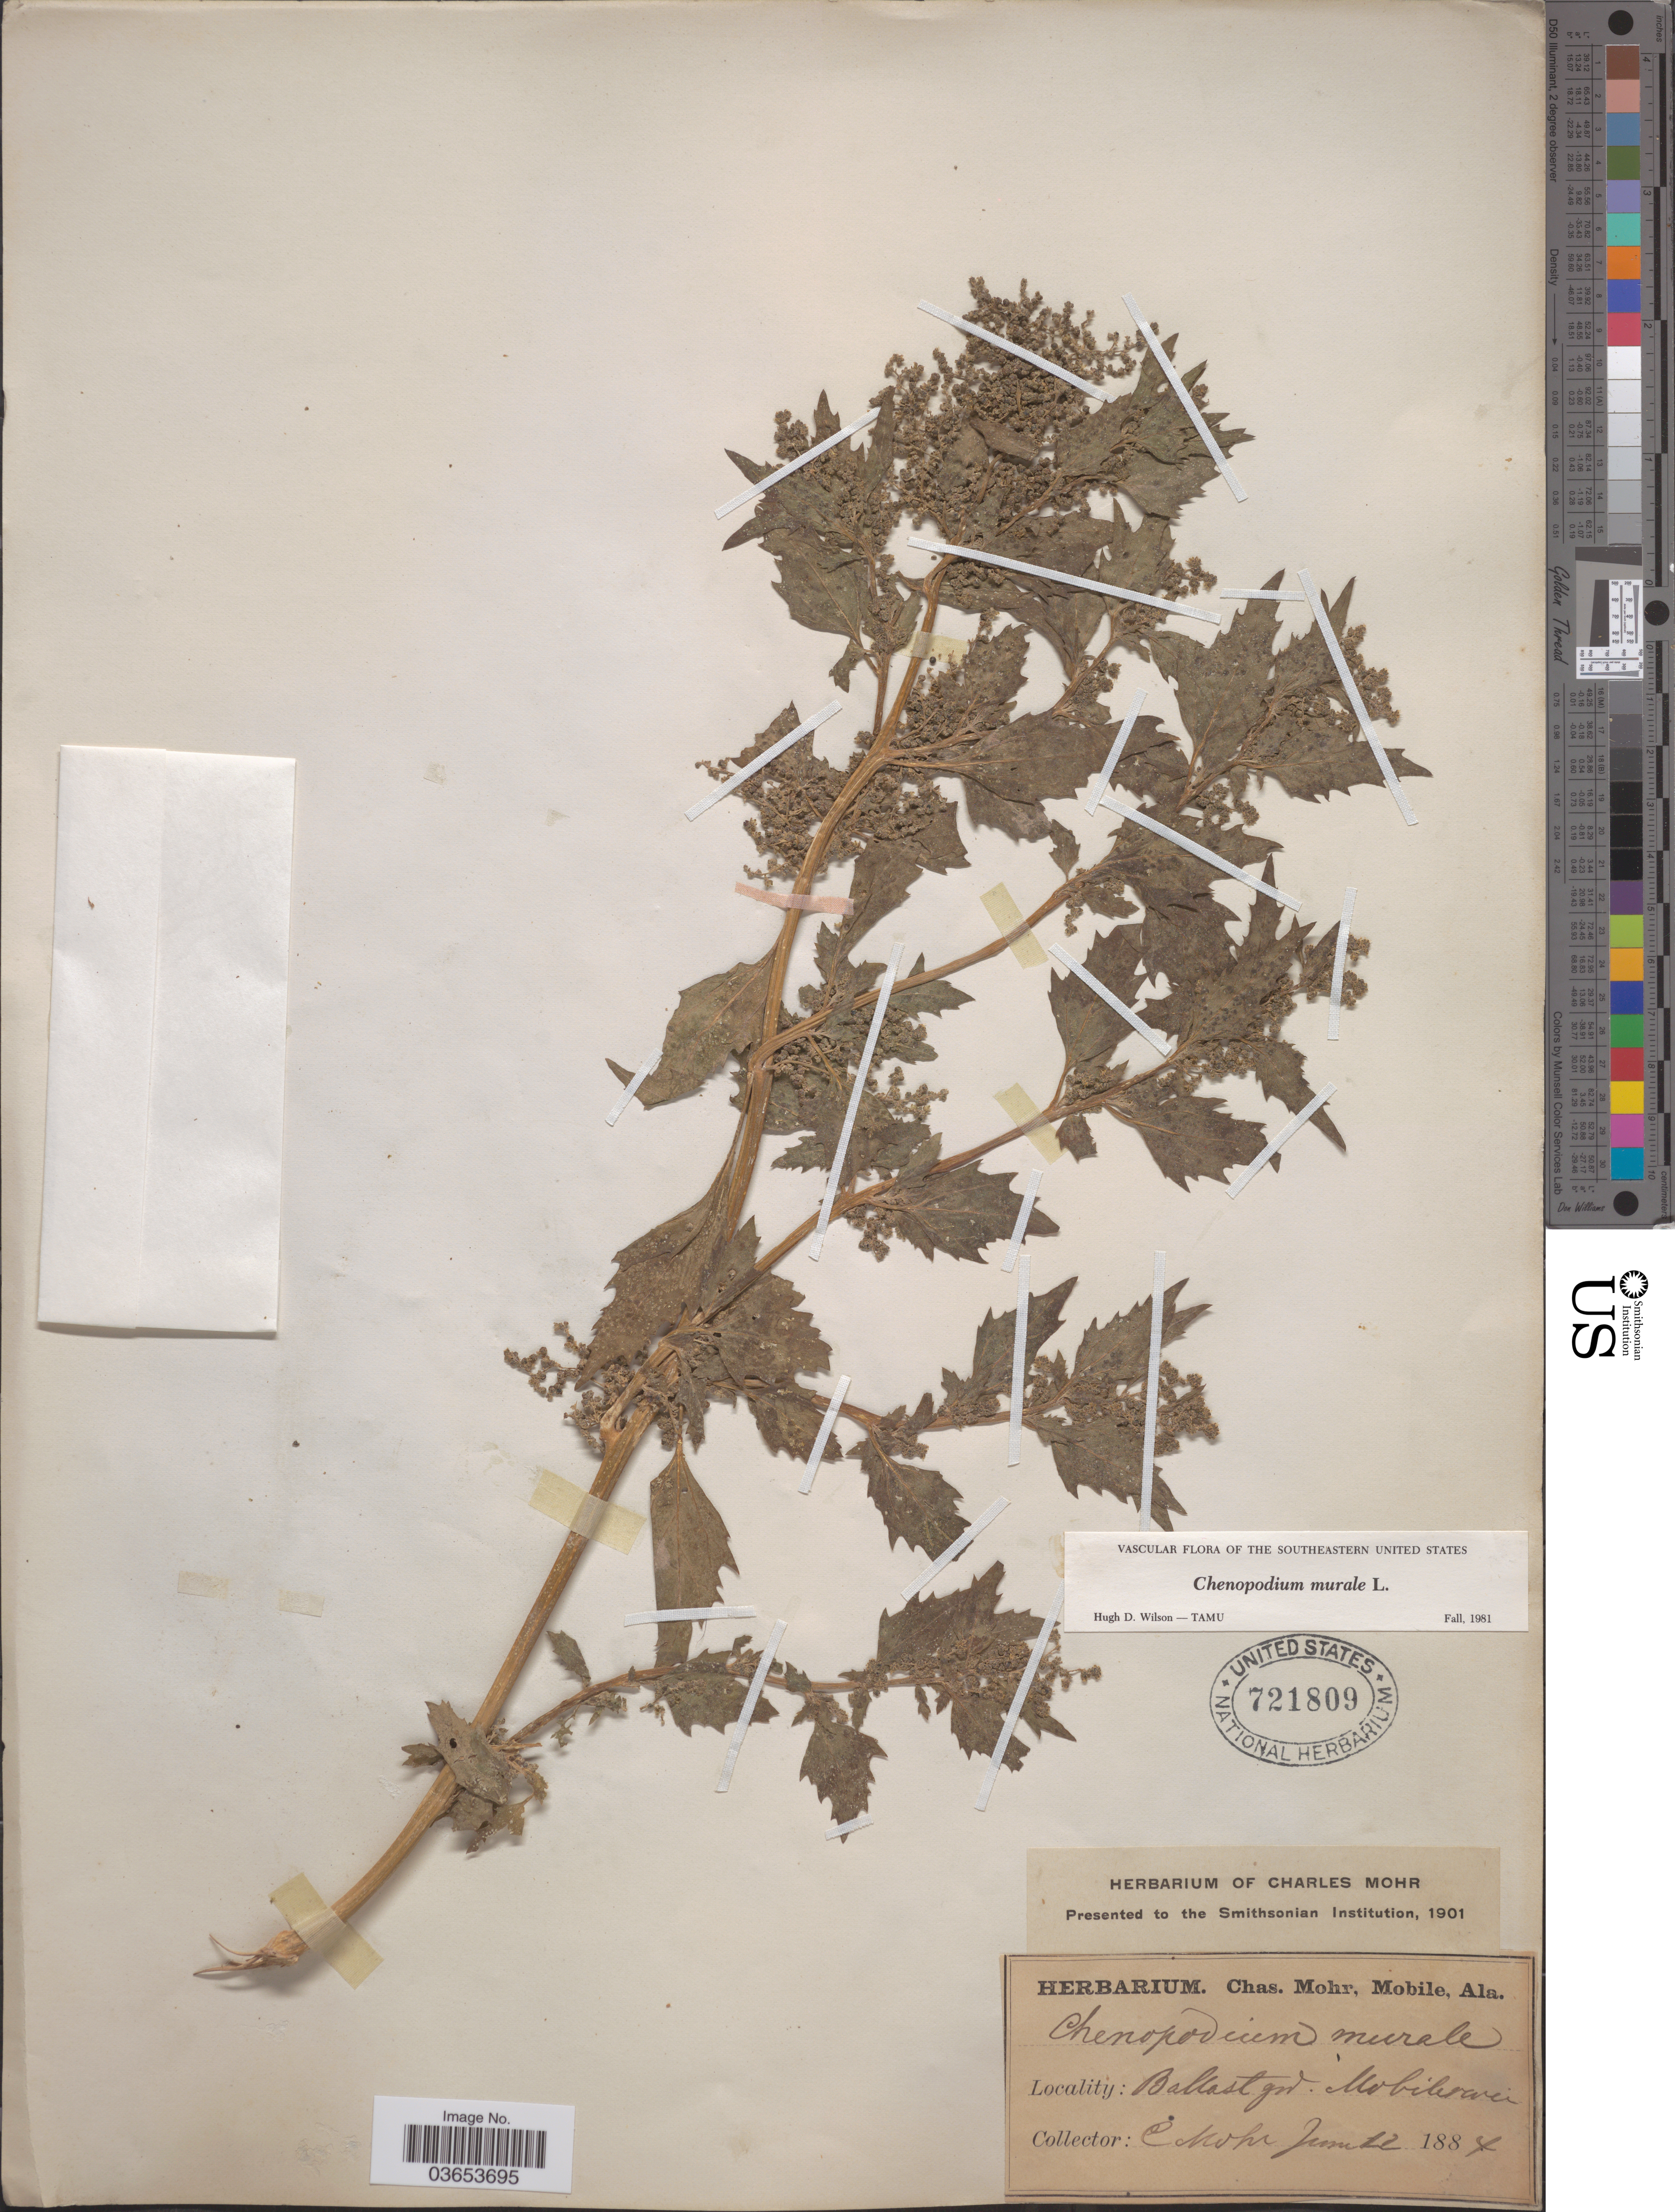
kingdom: Plantae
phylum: Tracheophyta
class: Magnoliopsida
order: Caryophyllales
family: Amaranthaceae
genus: Chenopodium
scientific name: Chenopodium murale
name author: L.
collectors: Mohr, C. T. (herbarium)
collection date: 1884-06-12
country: United States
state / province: Alabama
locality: Mobile river.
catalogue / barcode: US 721809